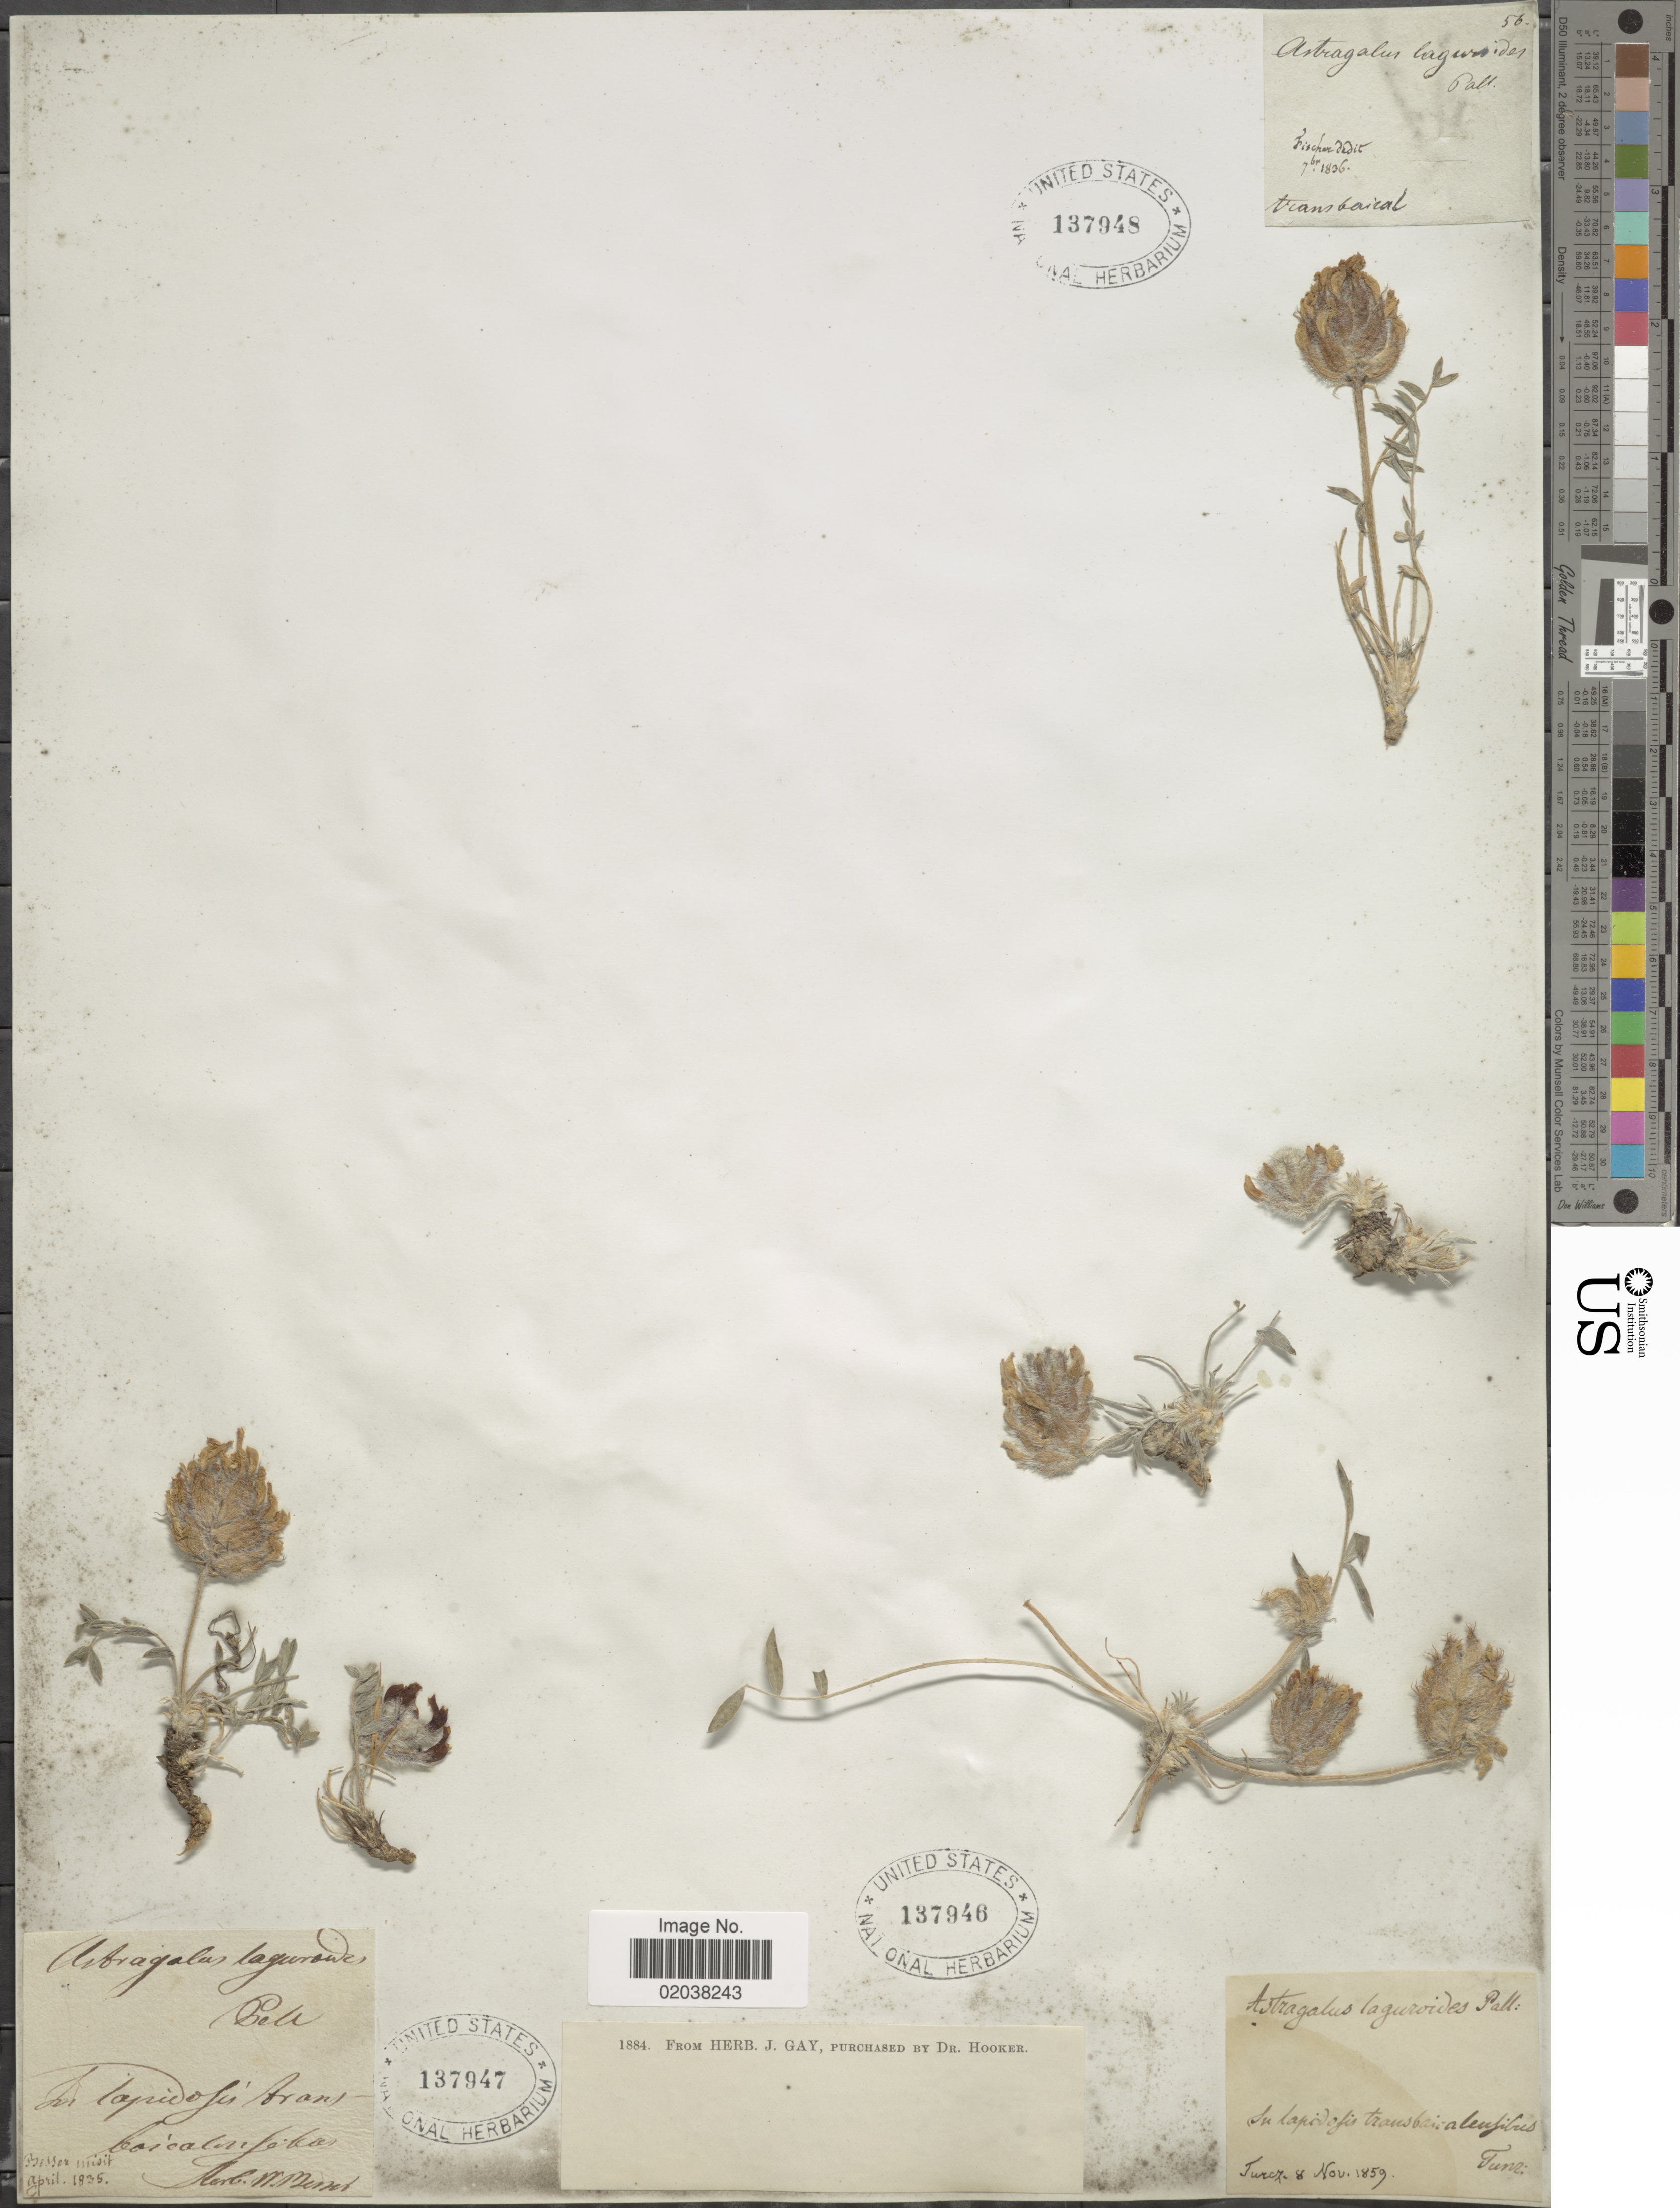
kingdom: Plantae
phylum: Tracheophyta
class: Magnoliopsida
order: Fabales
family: Fabaceae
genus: Astragalus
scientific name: Astragalus laguroides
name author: Pall.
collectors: ex Herb. W. Besser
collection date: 1835-04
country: Russian Federation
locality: Su lapicofis Transbaicalensibus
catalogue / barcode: US 137947